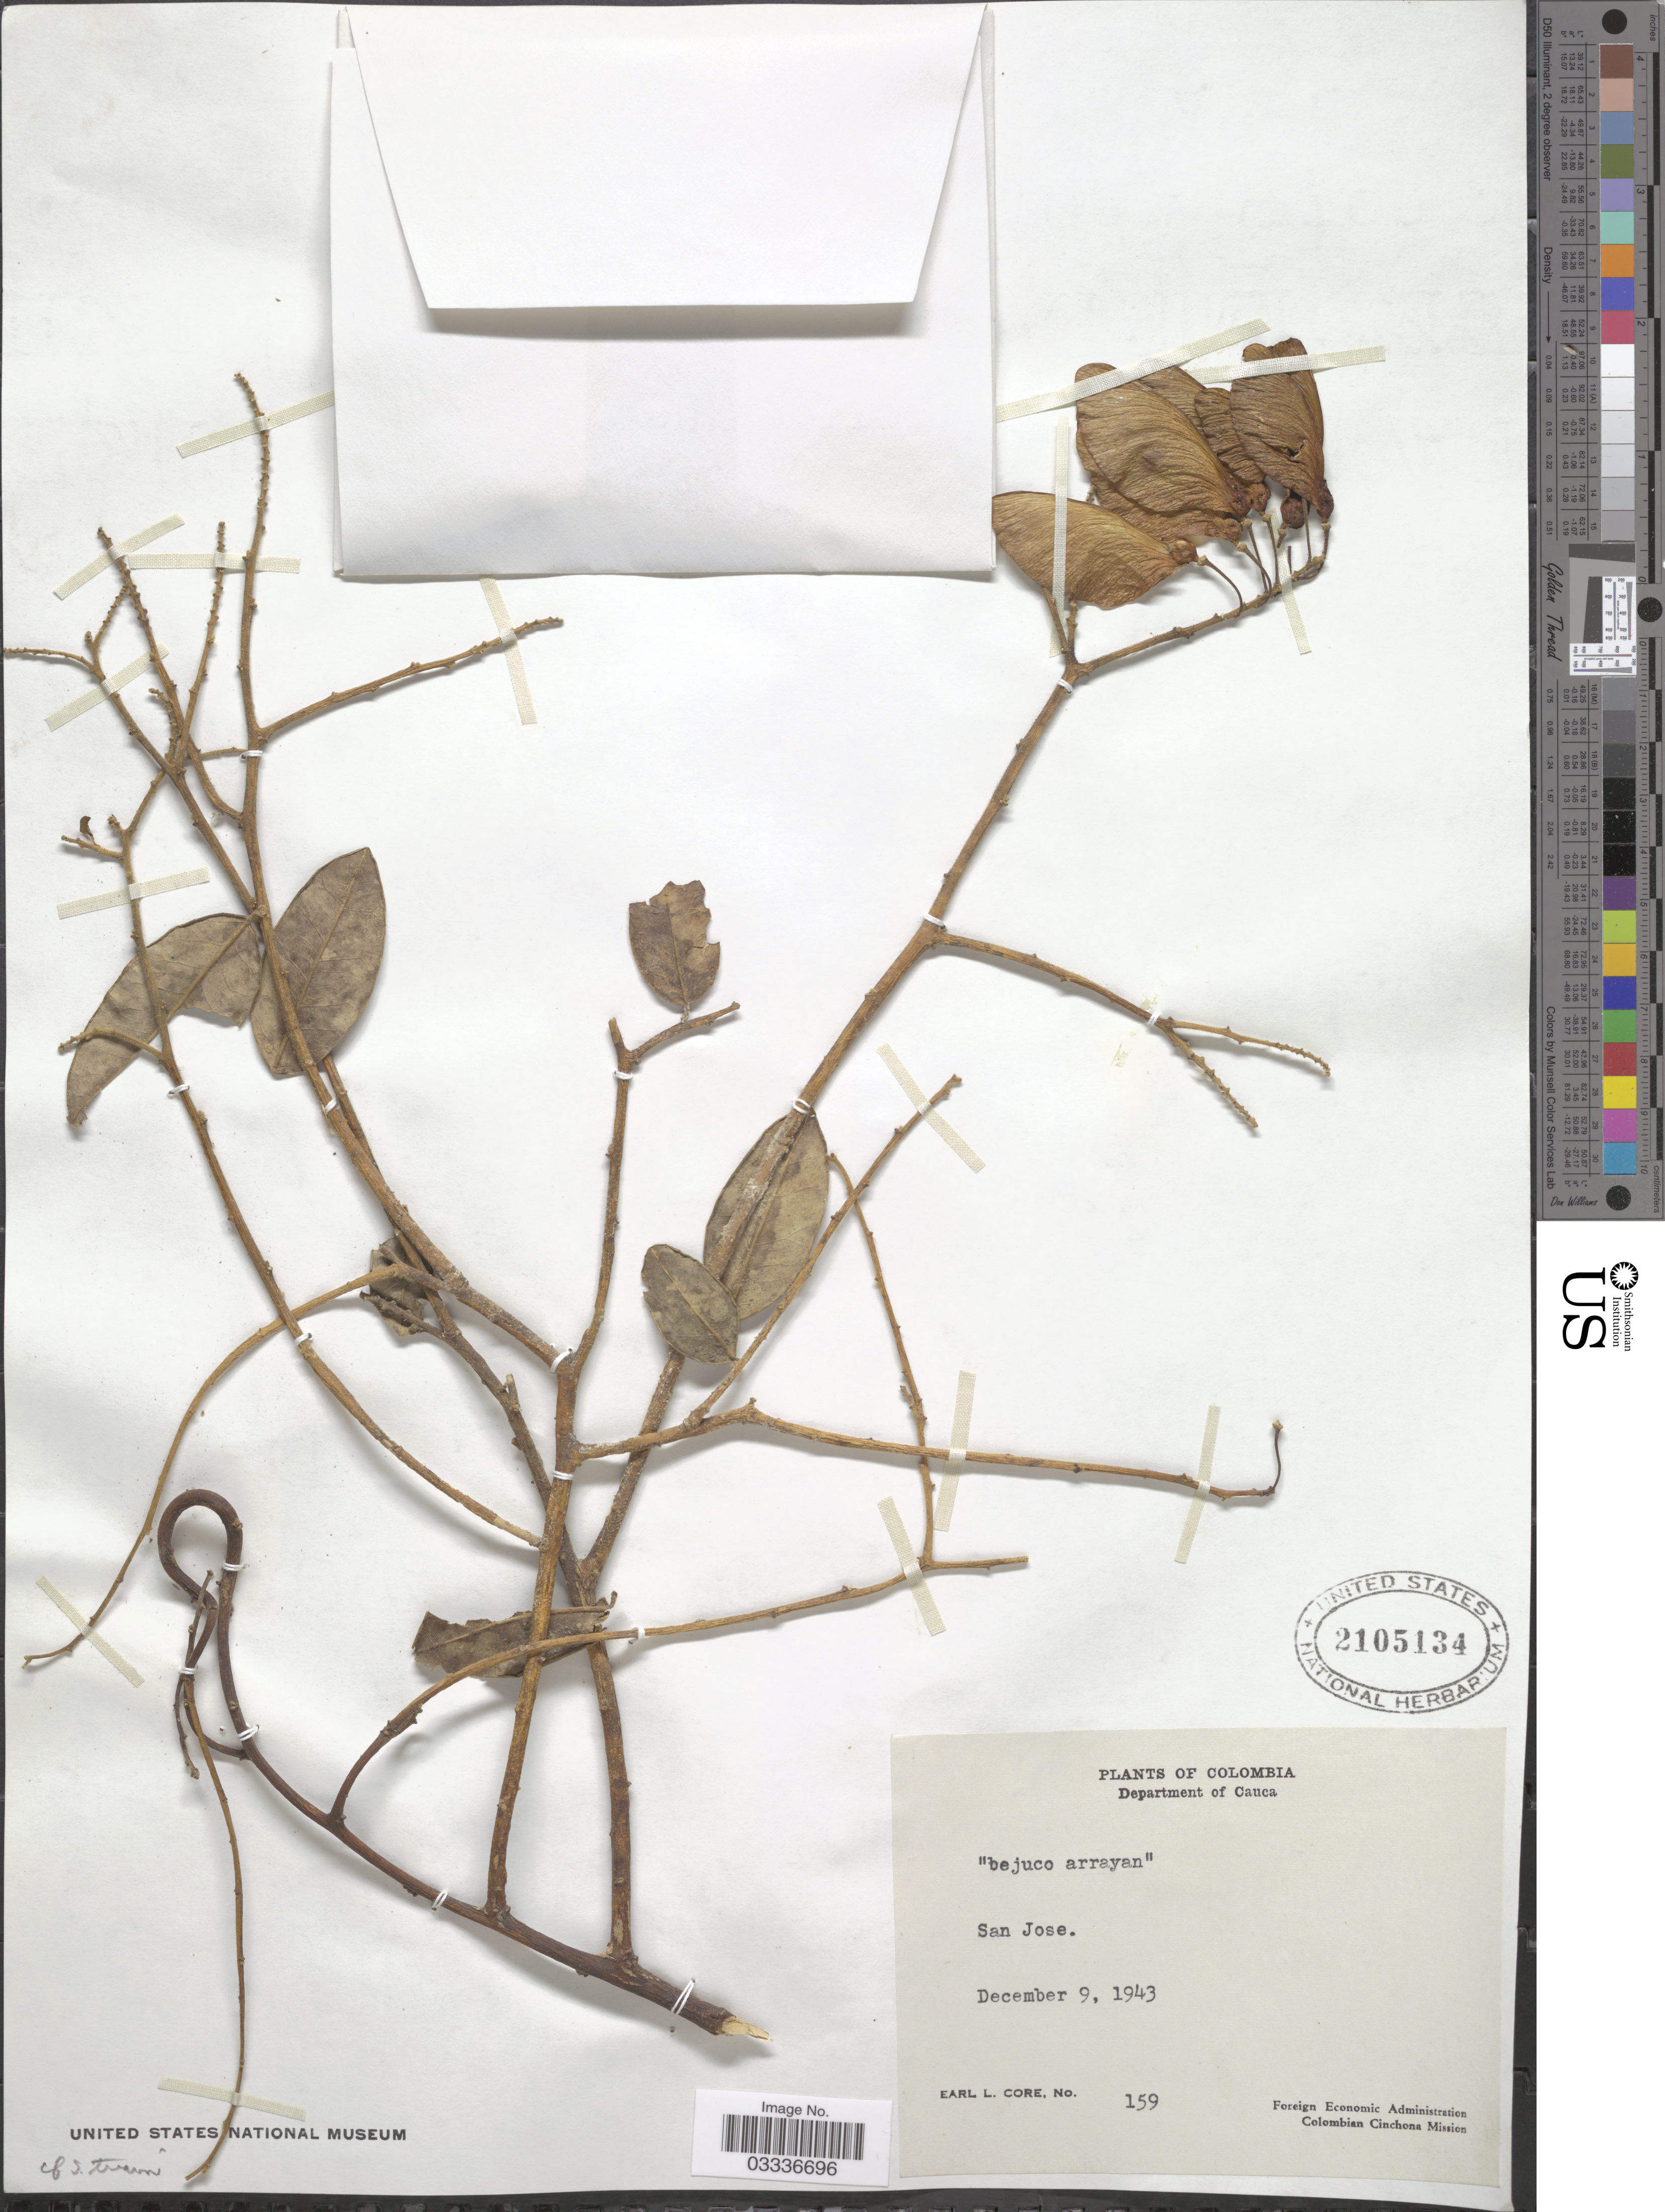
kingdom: Plantae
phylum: Tracheophyta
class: Magnoliopsida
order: Fabales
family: Polygalaceae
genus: Securidaca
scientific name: Securidaca sp.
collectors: E. L. Core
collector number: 159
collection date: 1943-12-09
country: Colombia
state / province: Cauca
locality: Department of Cauca. San Jose.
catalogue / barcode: US 2105134